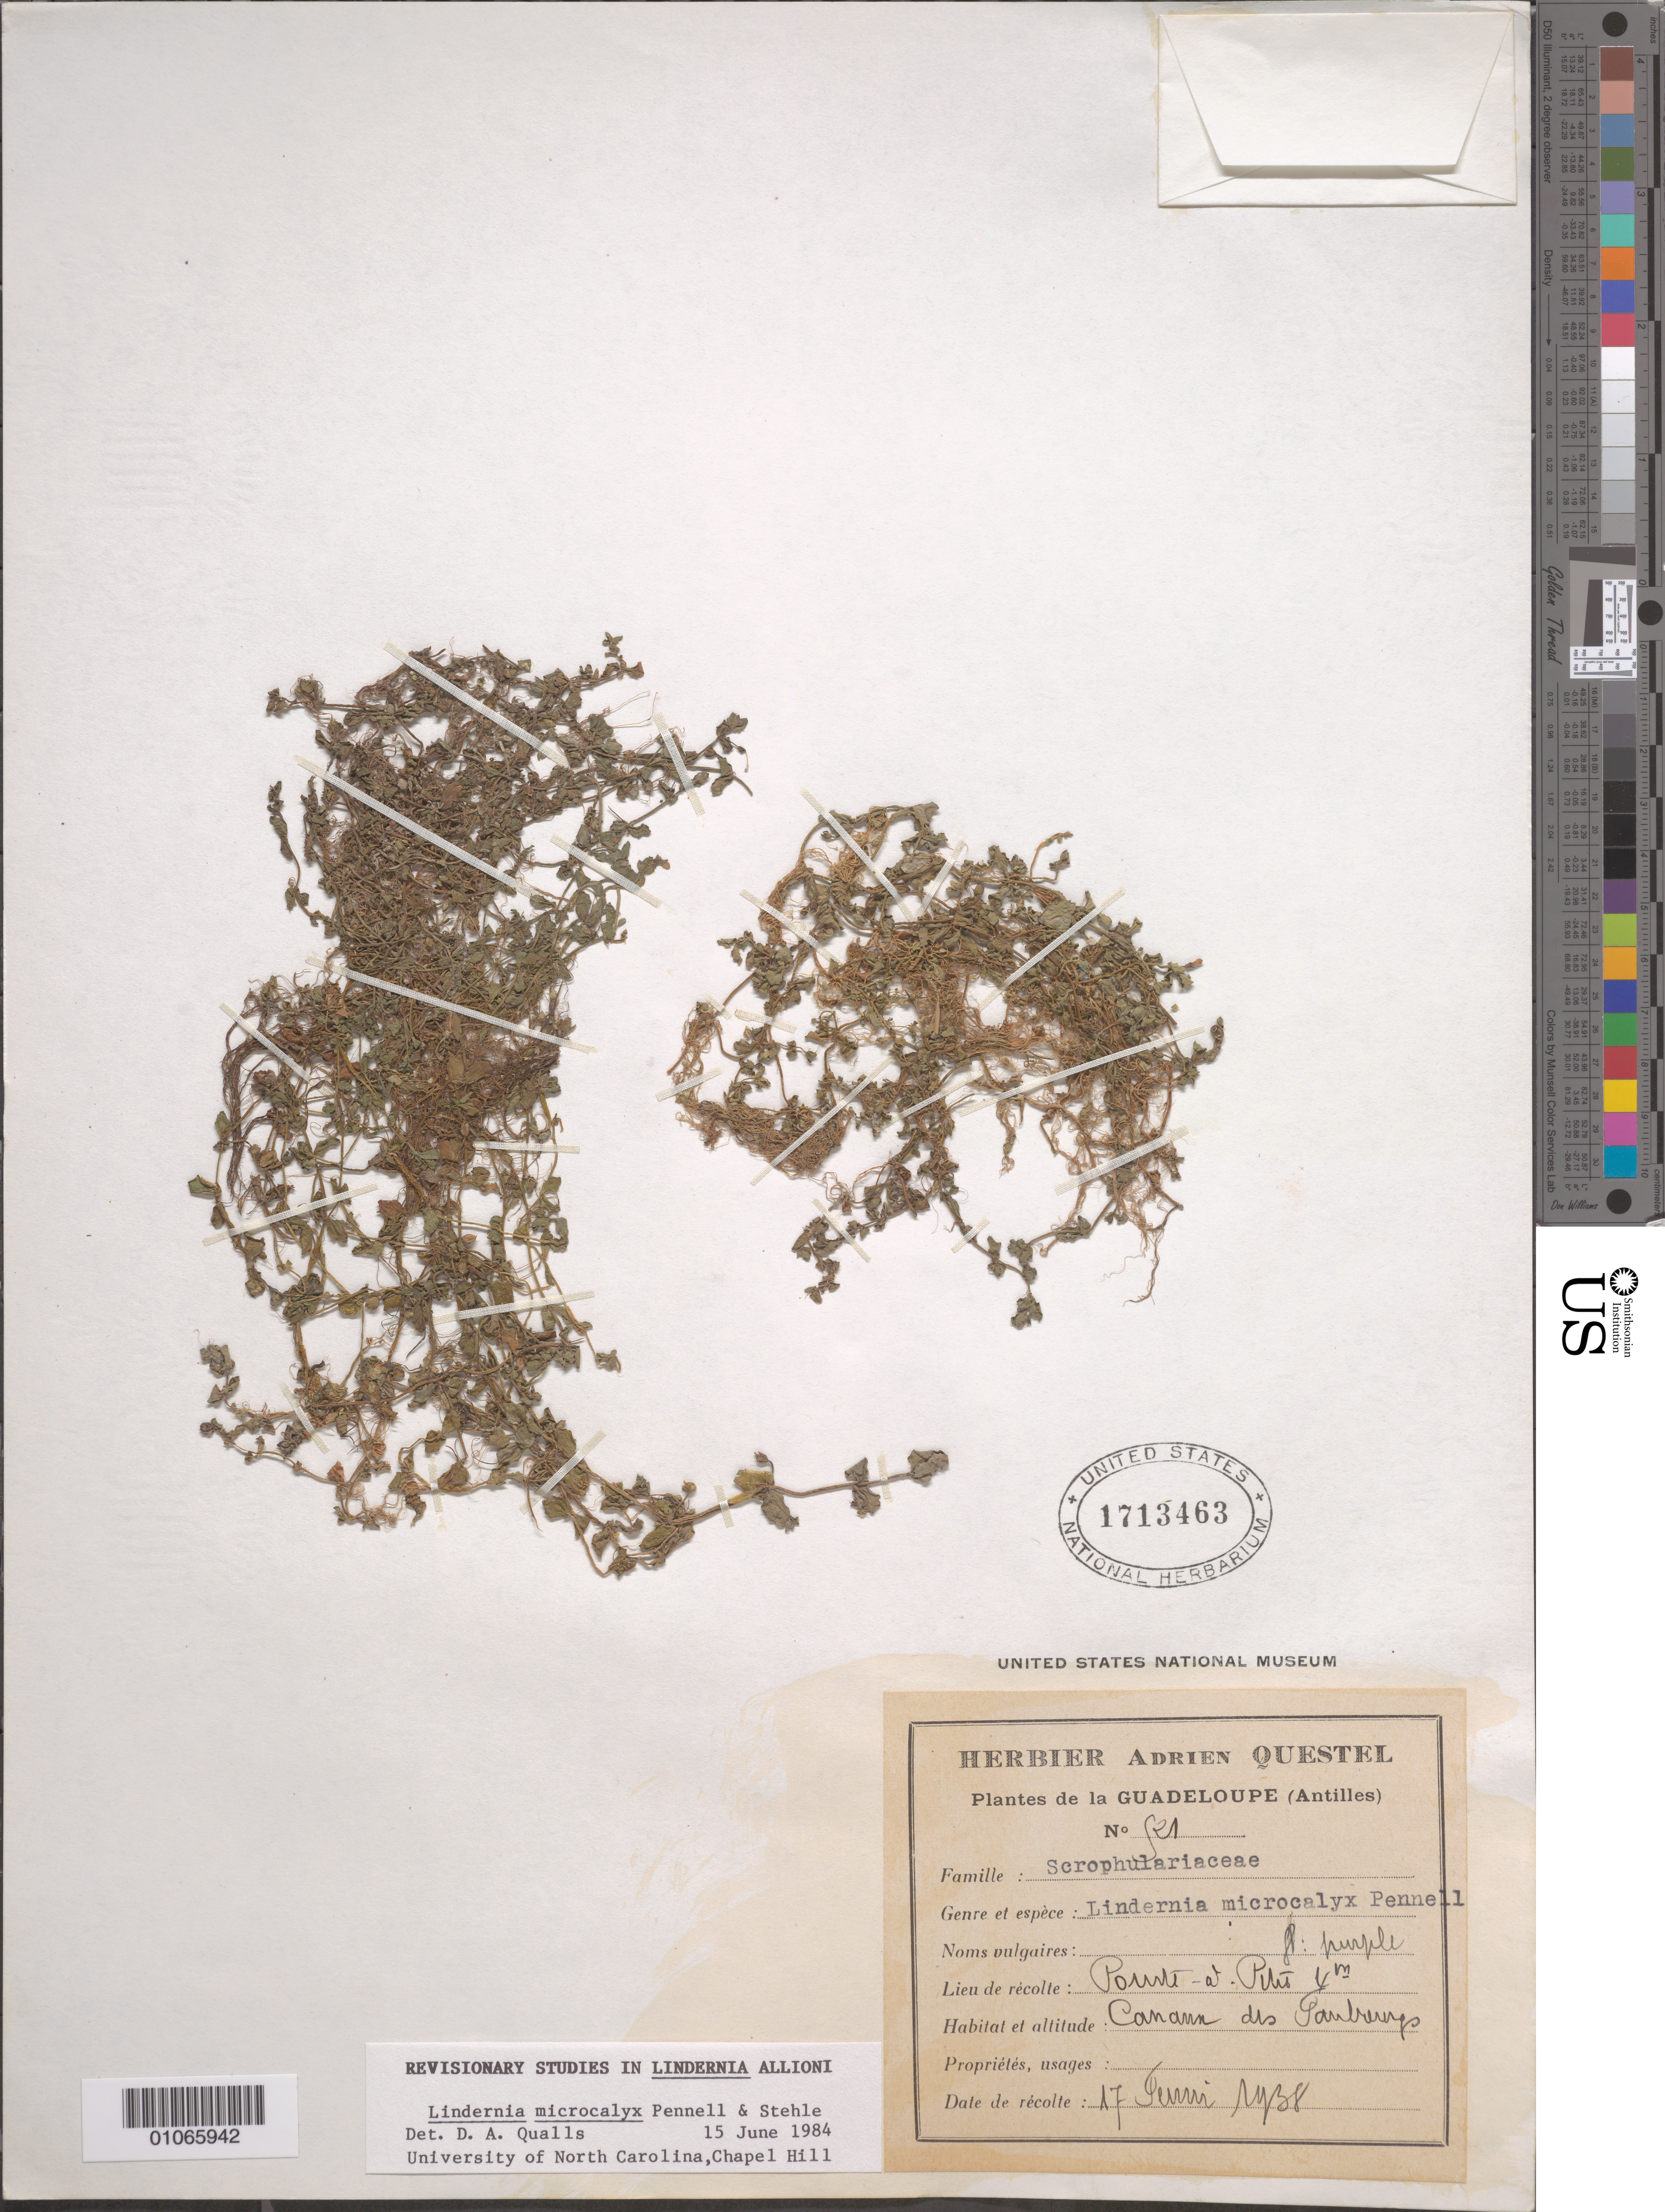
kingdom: Plantae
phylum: Tracheophyta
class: Magnoliopsida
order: Lamiales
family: Linderniaceae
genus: Lindernia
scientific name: Lindernia rotundifolia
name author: (L.) Alston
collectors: A. Questel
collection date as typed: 17 Feb 1938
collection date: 1938-02-17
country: Guadeloupe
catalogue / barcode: US 1713463